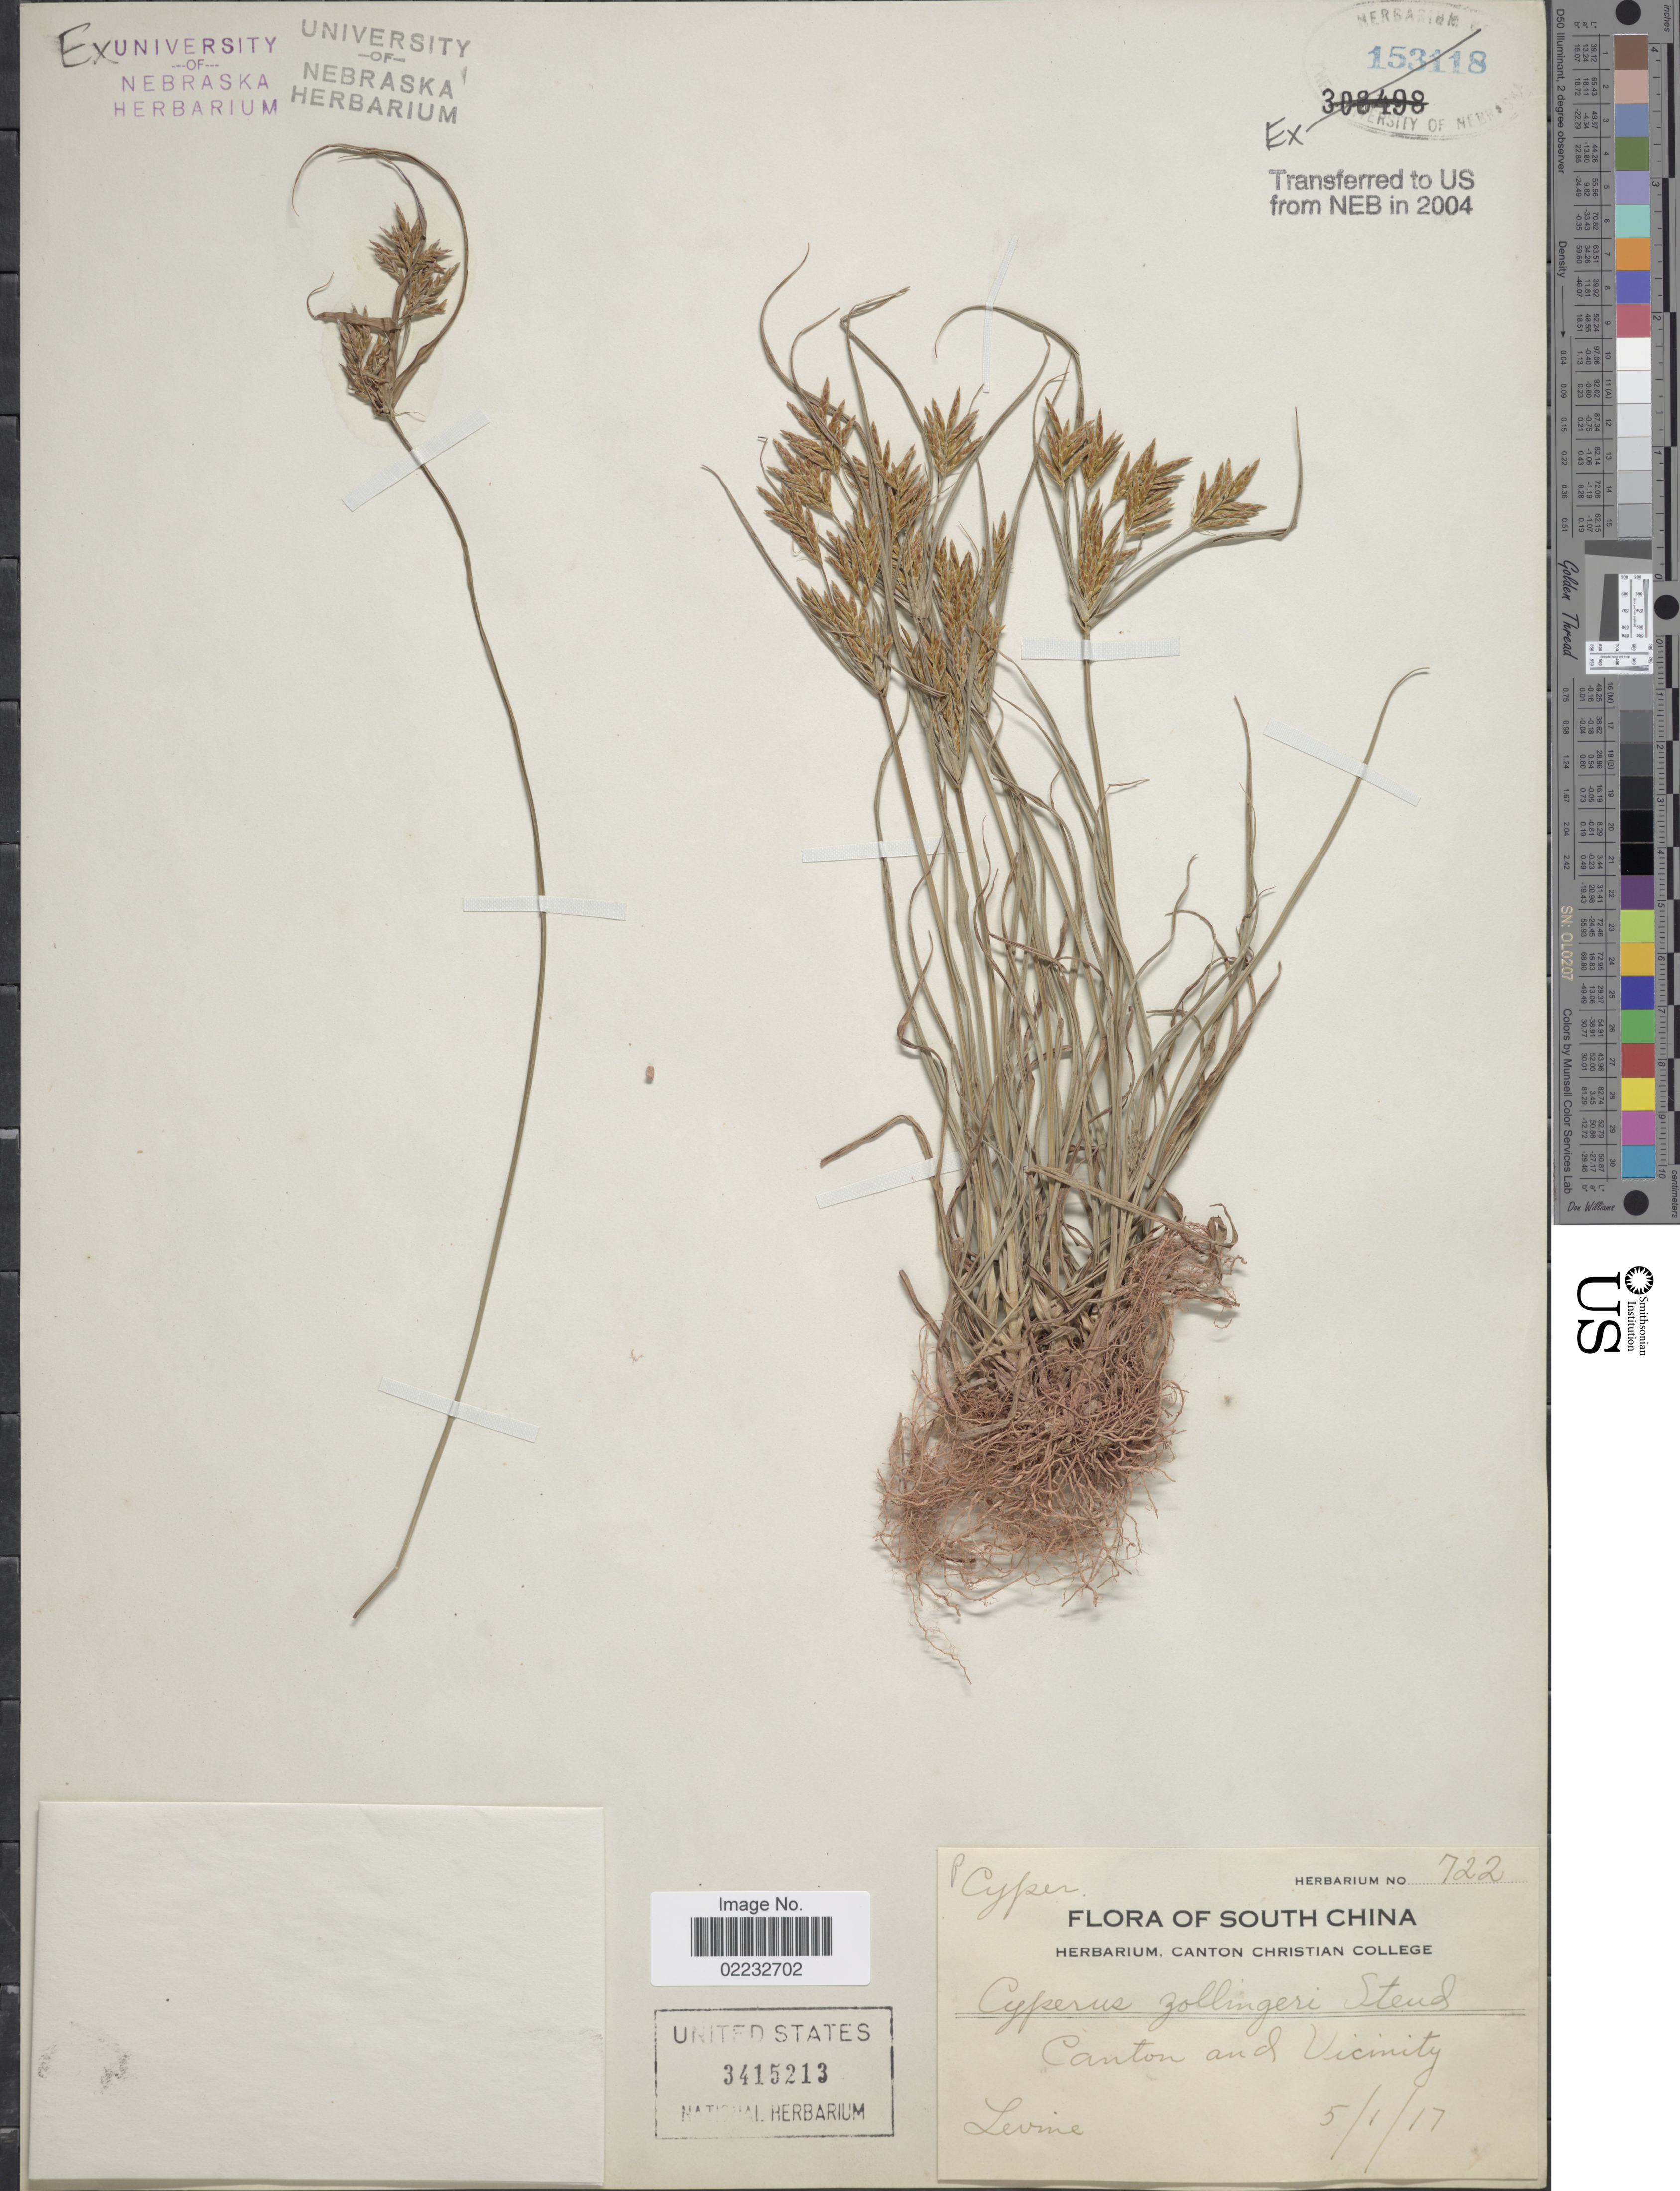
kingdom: Plantae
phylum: Tracheophyta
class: Liliopsida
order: Poales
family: Cyperaceae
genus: Cyperus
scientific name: Cyperus tenuiculmis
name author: Boeckeler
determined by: Strong, Mark T., (BOT), Smithsonian Institution - National Museum of Natural History (UNITED STATES)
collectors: -. Levine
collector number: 722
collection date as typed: Transcribed d/m/y: 5/1/17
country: China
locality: South China. Canton and Vicinity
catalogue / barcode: US 3415213